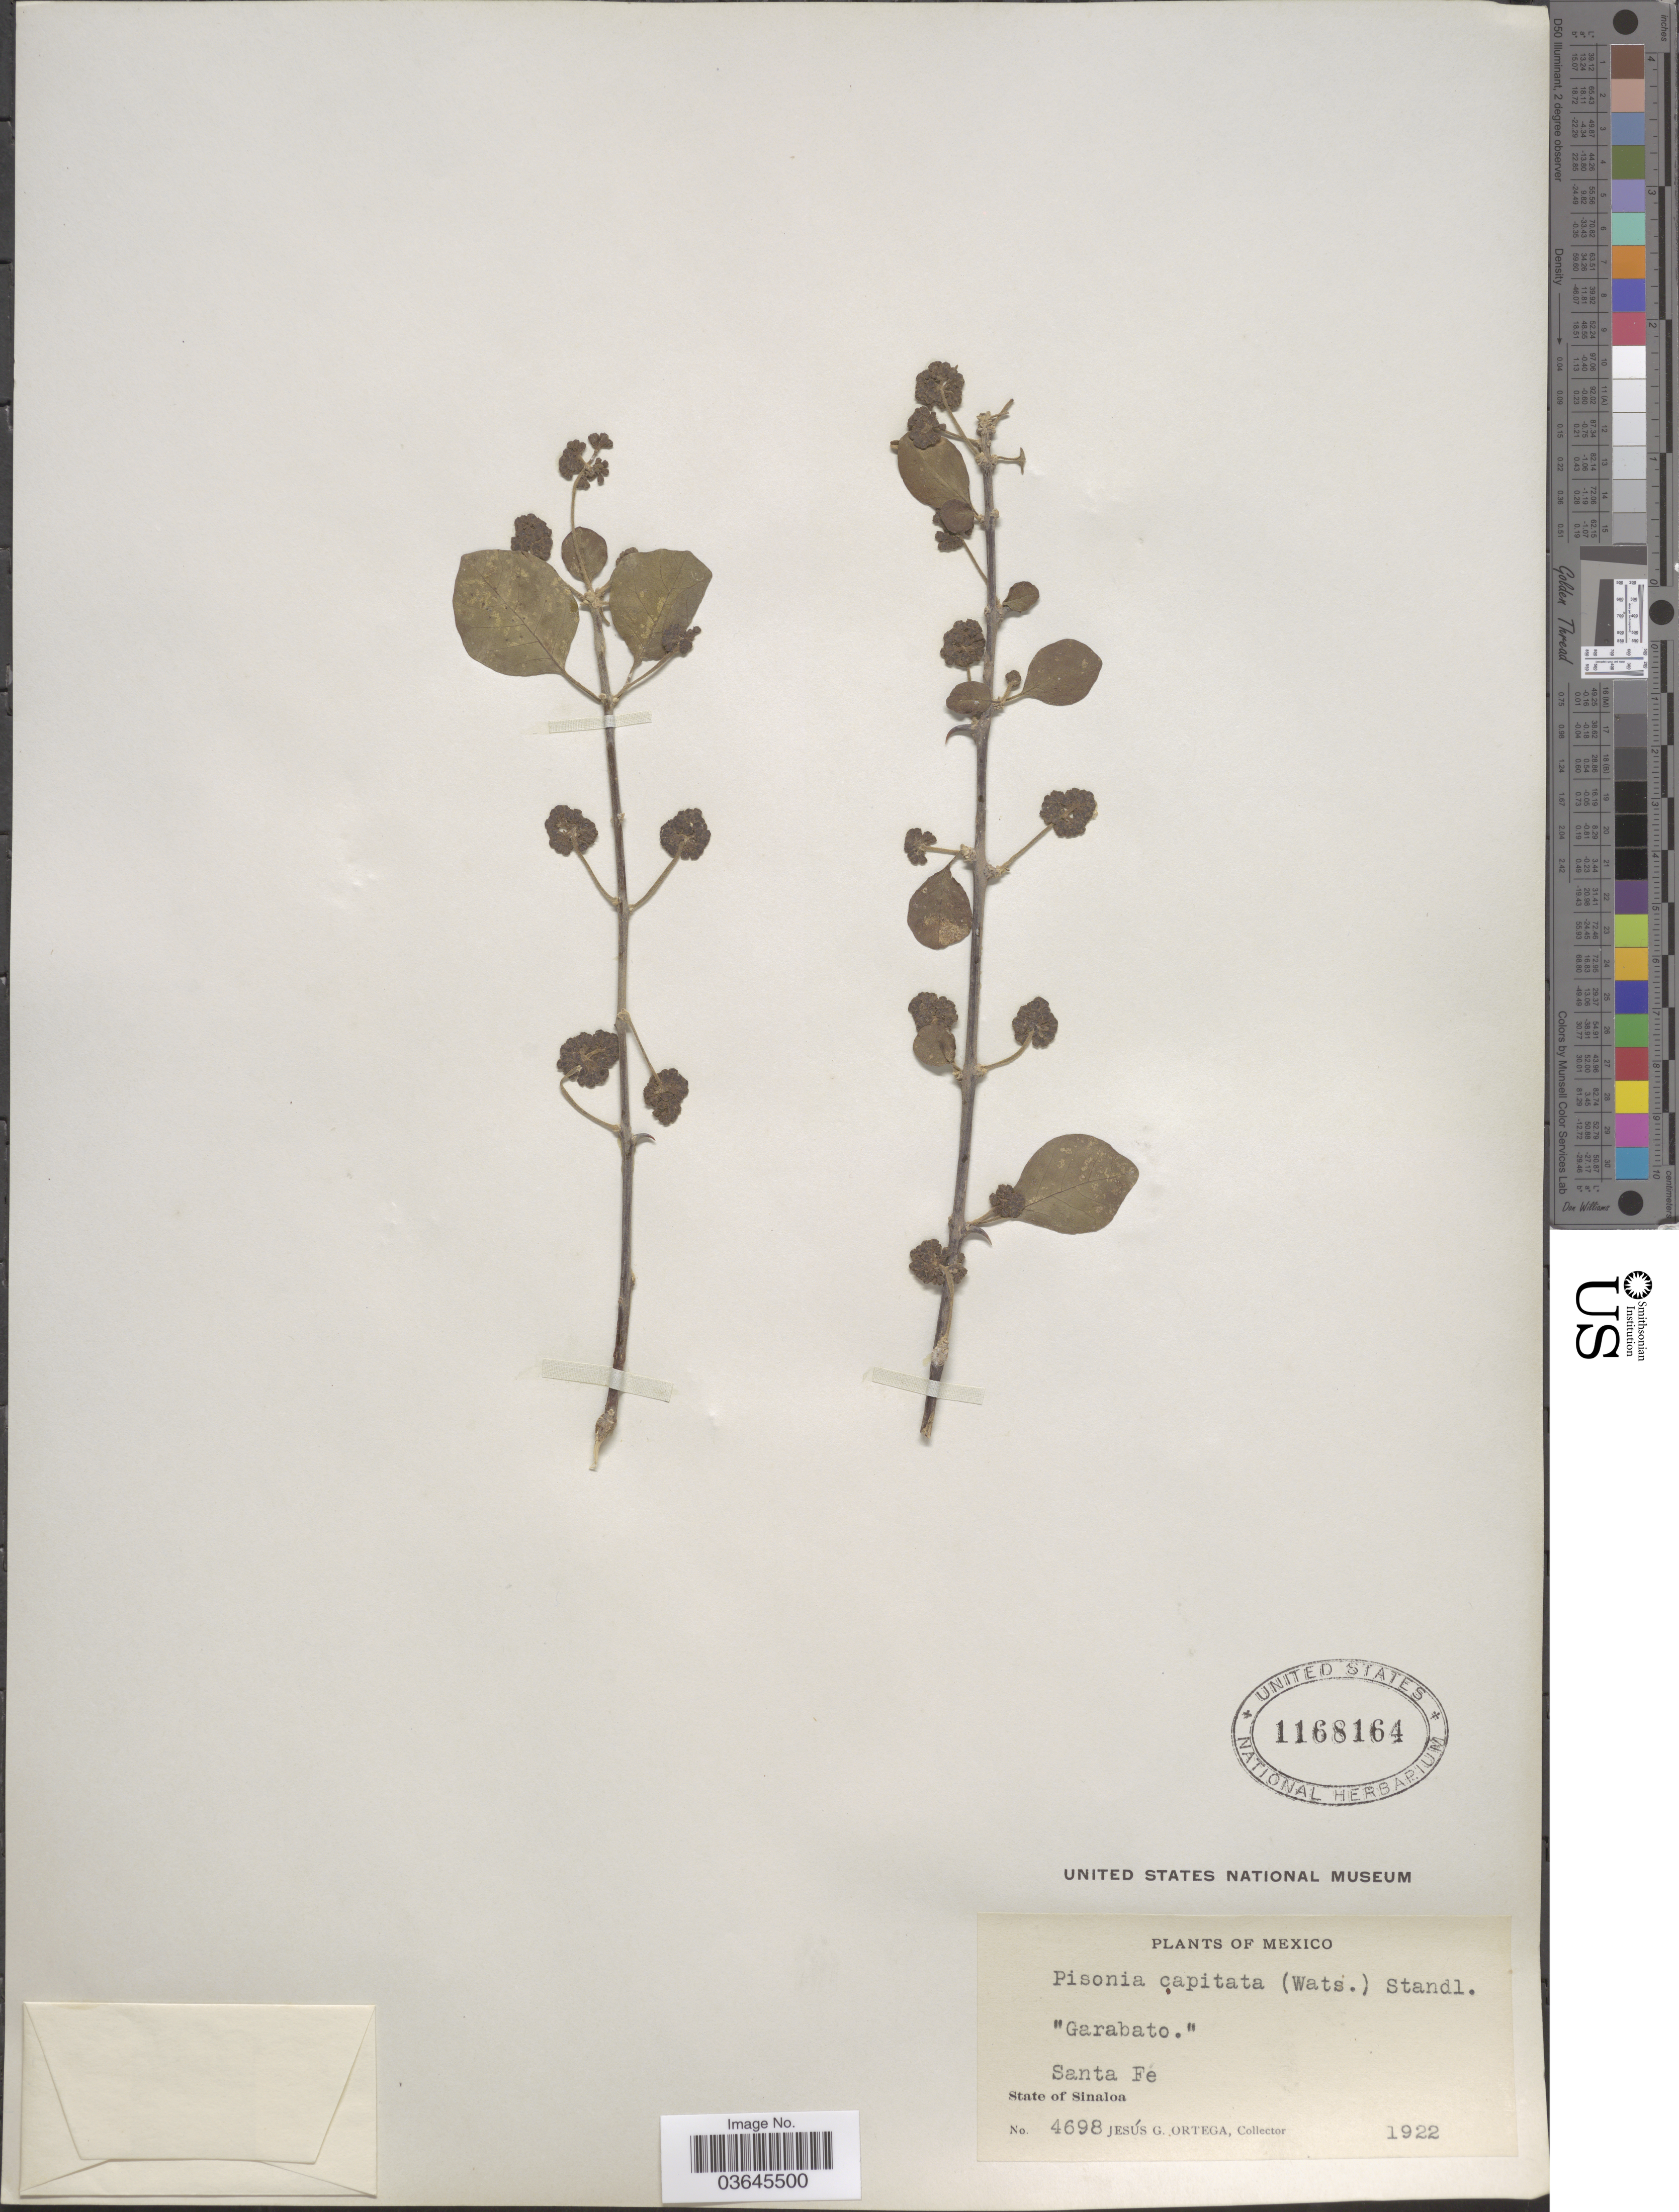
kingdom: Plantae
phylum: Tracheophyta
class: Magnoliopsida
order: Caryophyllales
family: Nyctaginaceae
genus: Pisonia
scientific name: Pisonia capitata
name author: (S. Watson) Standl.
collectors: J. Ortega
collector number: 4698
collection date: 1922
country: Mexico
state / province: Sinaloa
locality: Santa Fé.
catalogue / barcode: US 1168164